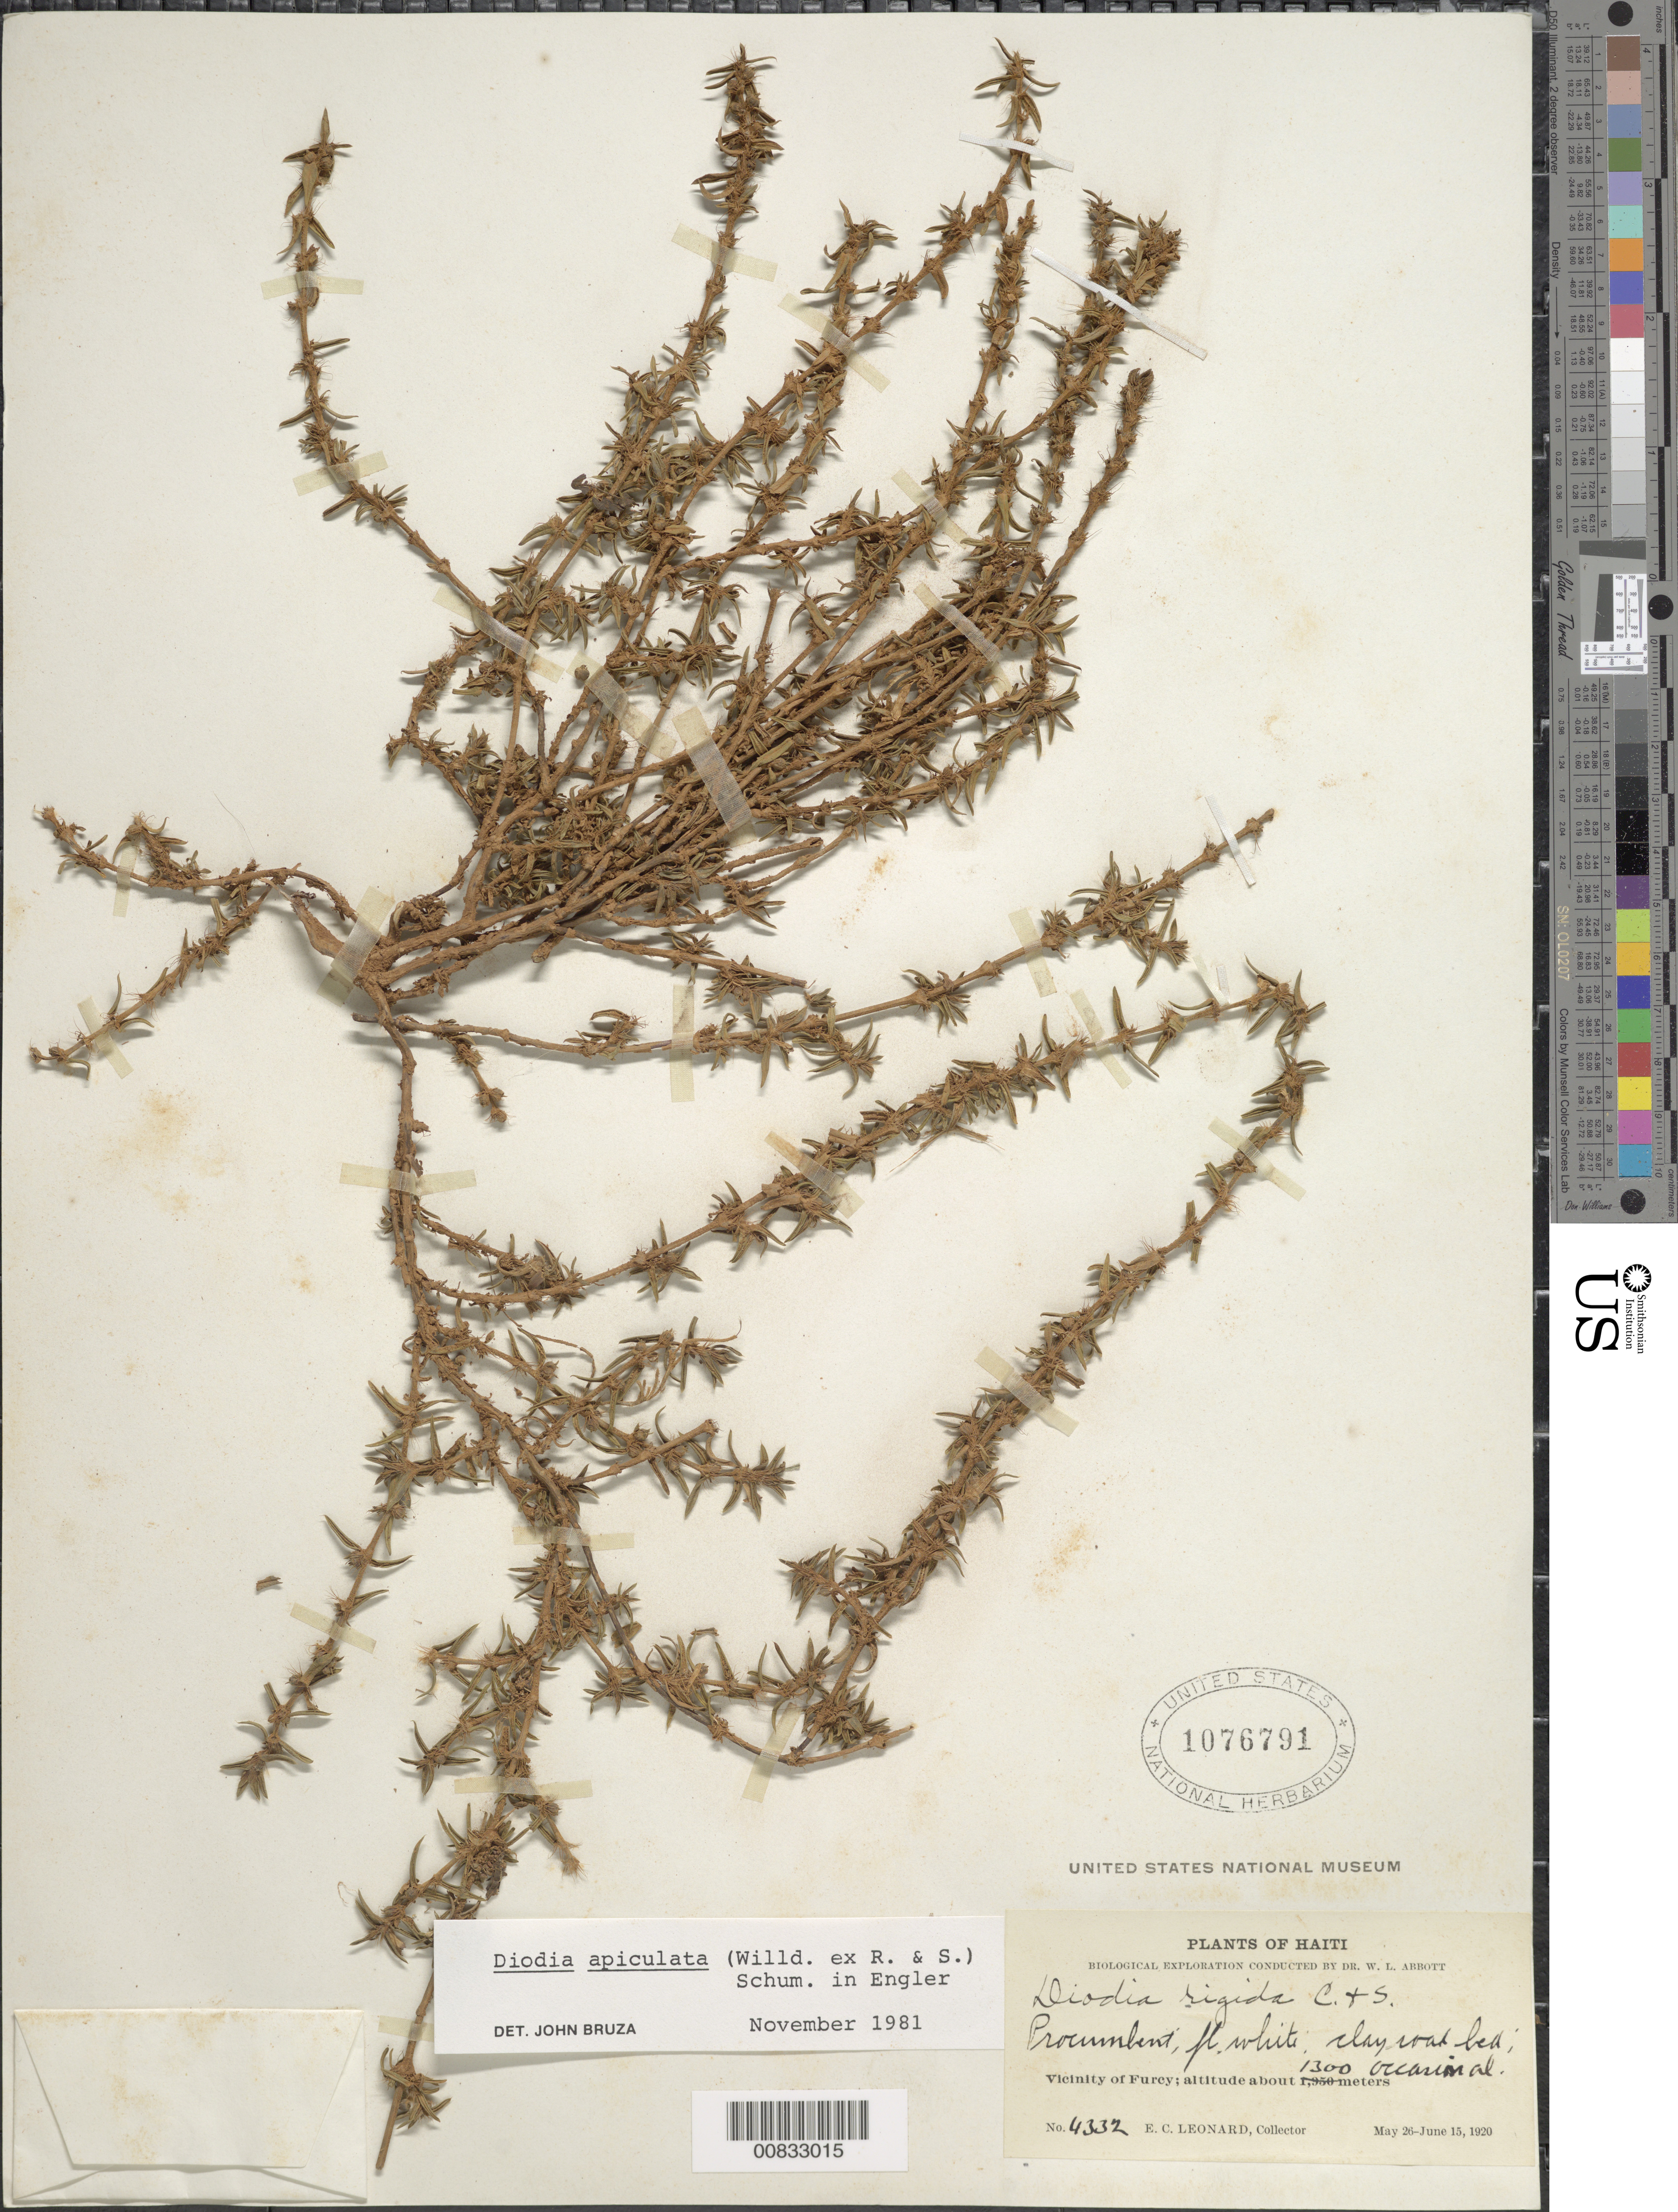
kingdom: Plantae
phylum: Tracheophyta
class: Magnoliopsida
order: Gentianales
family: Rubiaceae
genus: Diodella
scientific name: Diodella apiculata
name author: (Willd. ex Roem. & Schult.) Delprete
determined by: Bruza, J.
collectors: E. C. Leonard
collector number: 4332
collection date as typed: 26 May 1920 to 15 Jun 1920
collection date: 1920-05-26/1920-06-15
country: Haiti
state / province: Ouest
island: Hispaniola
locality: Vicinity of Furcy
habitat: Clay road bed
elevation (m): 1300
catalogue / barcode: US 1076791